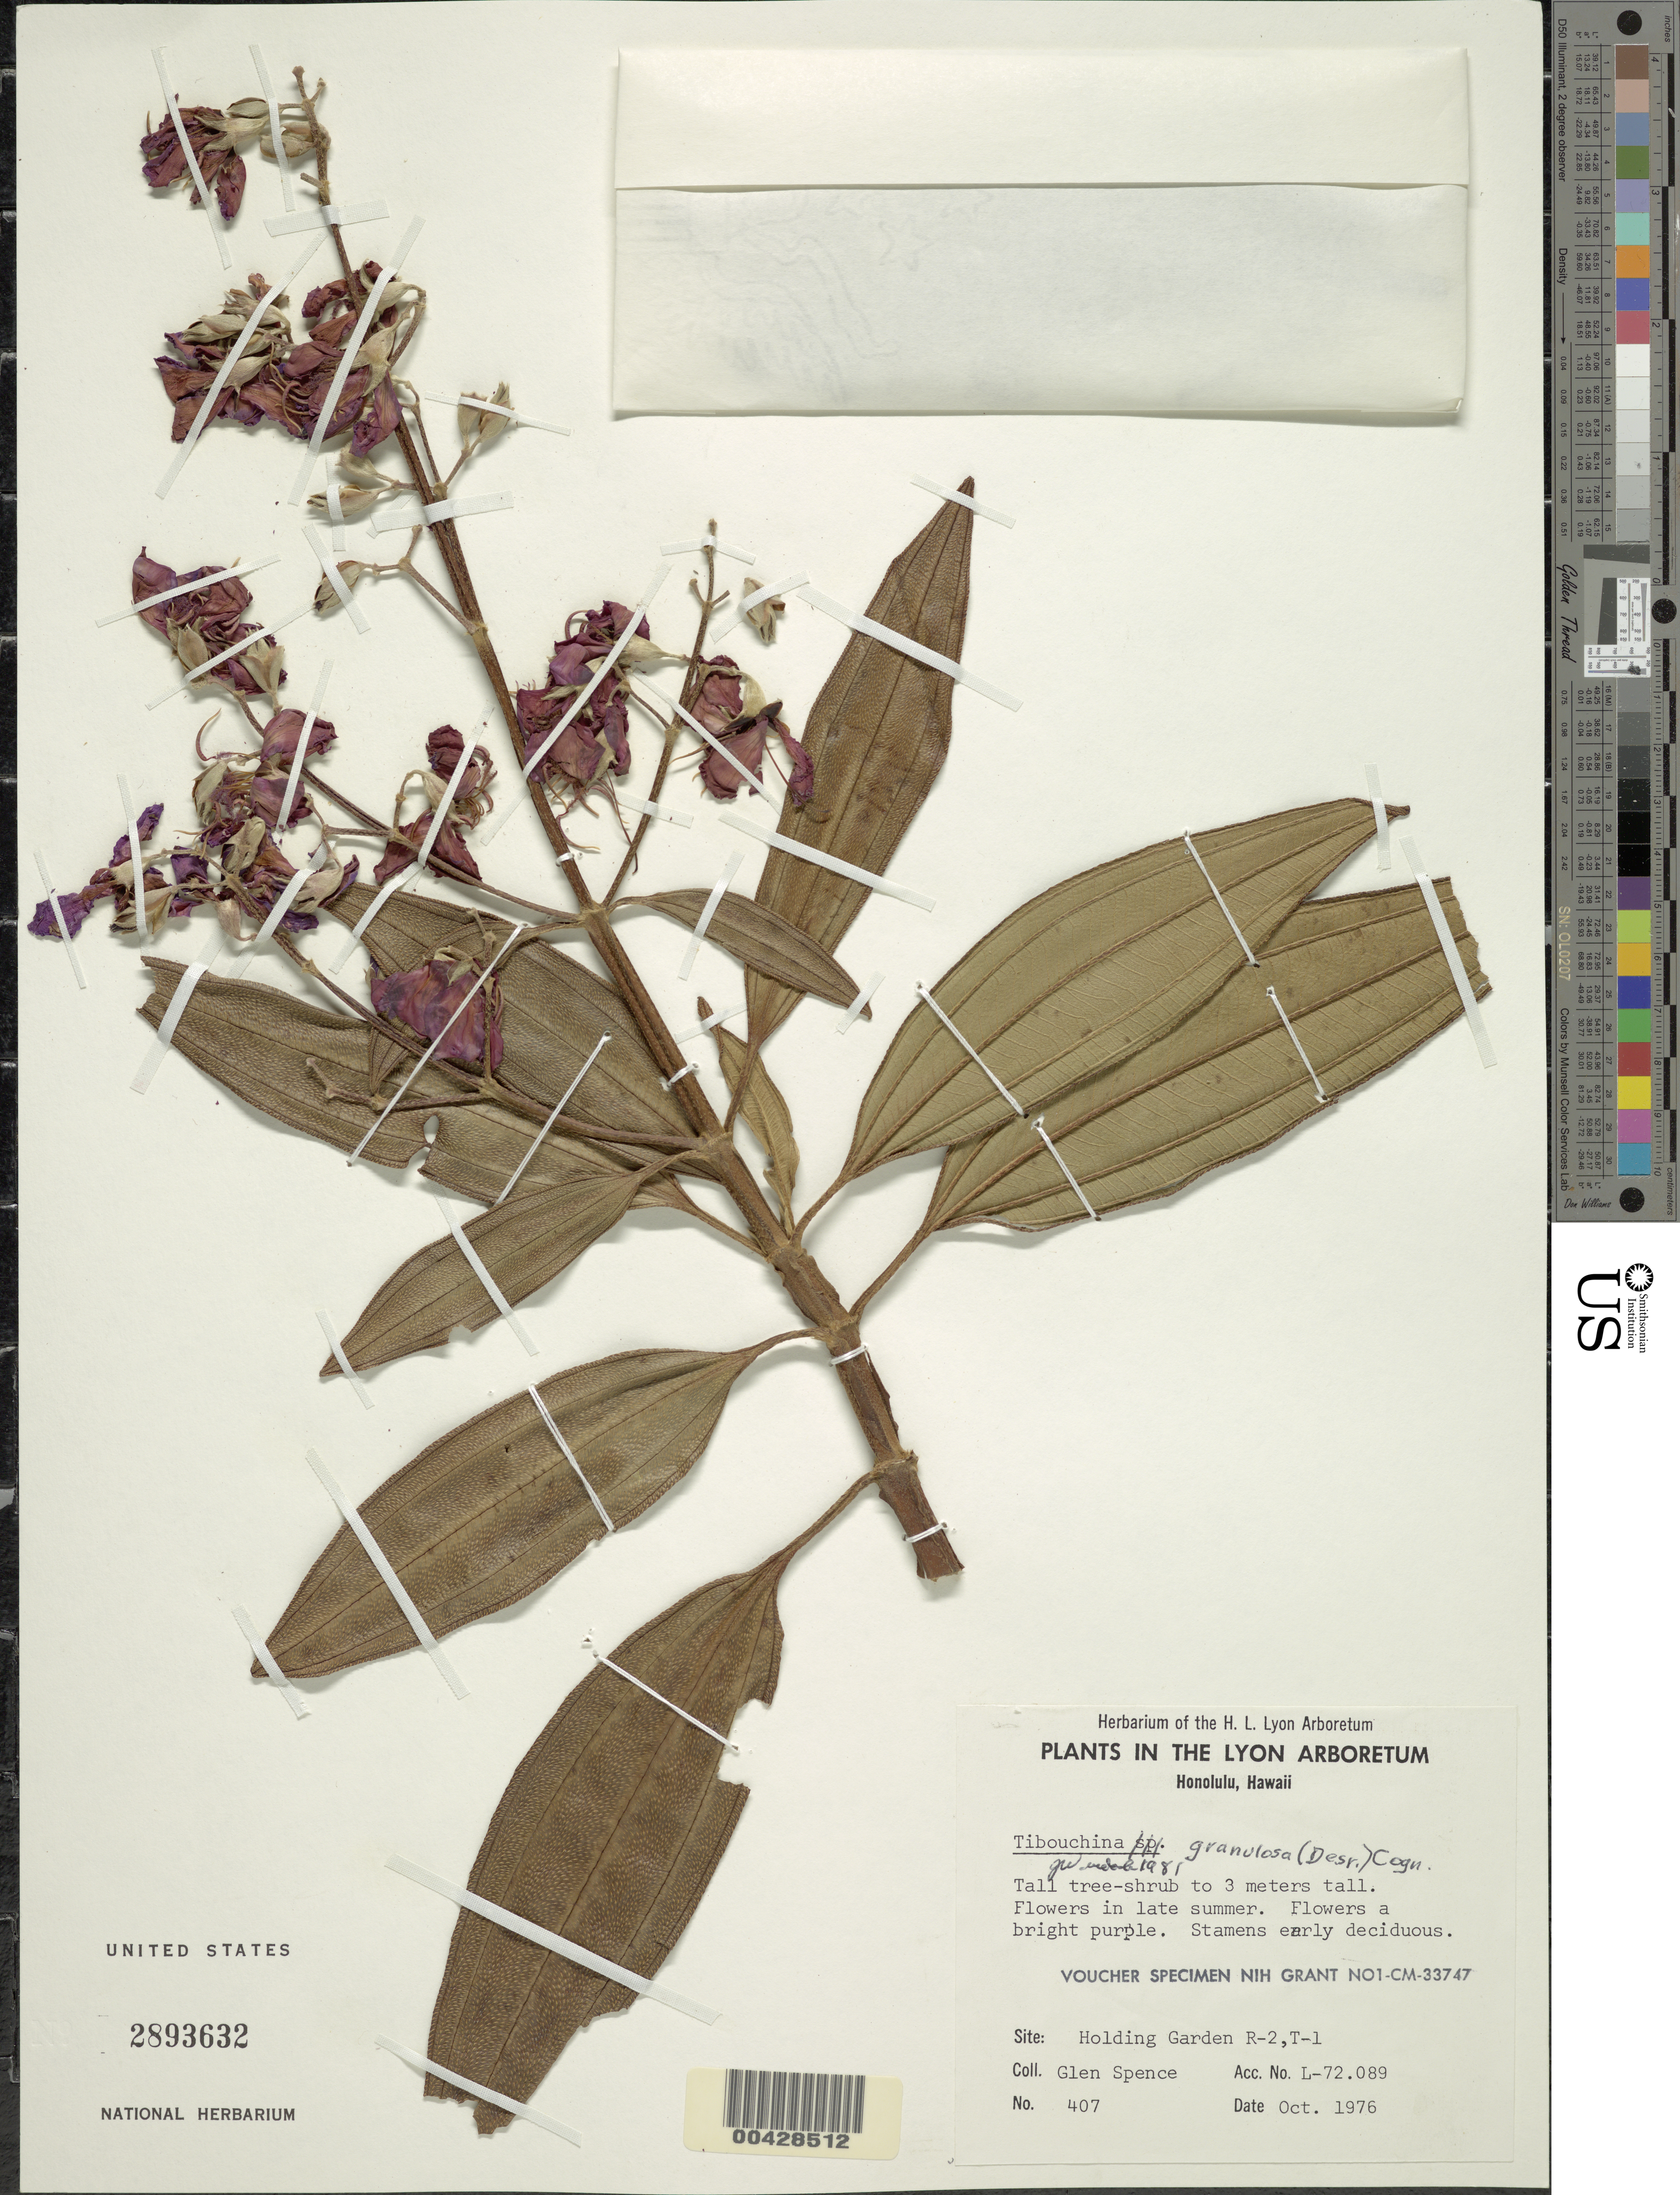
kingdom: Plantae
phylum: Tracheophyta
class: Magnoliopsida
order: Myrtales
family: Melastomataceae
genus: Pleroma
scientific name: Pleroma granulosum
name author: (Desr.) D. Don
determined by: Wagner, W. L., (BOT), Smithsonian Institution - National Museum of Natural History (UNITED STATES)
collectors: G. Spence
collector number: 407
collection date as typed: Oct 1976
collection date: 1976-10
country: United States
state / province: Hawaii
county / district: Honolulu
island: Oahu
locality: Honolulu, Holding Garden R-2, T-1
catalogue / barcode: US 2893632